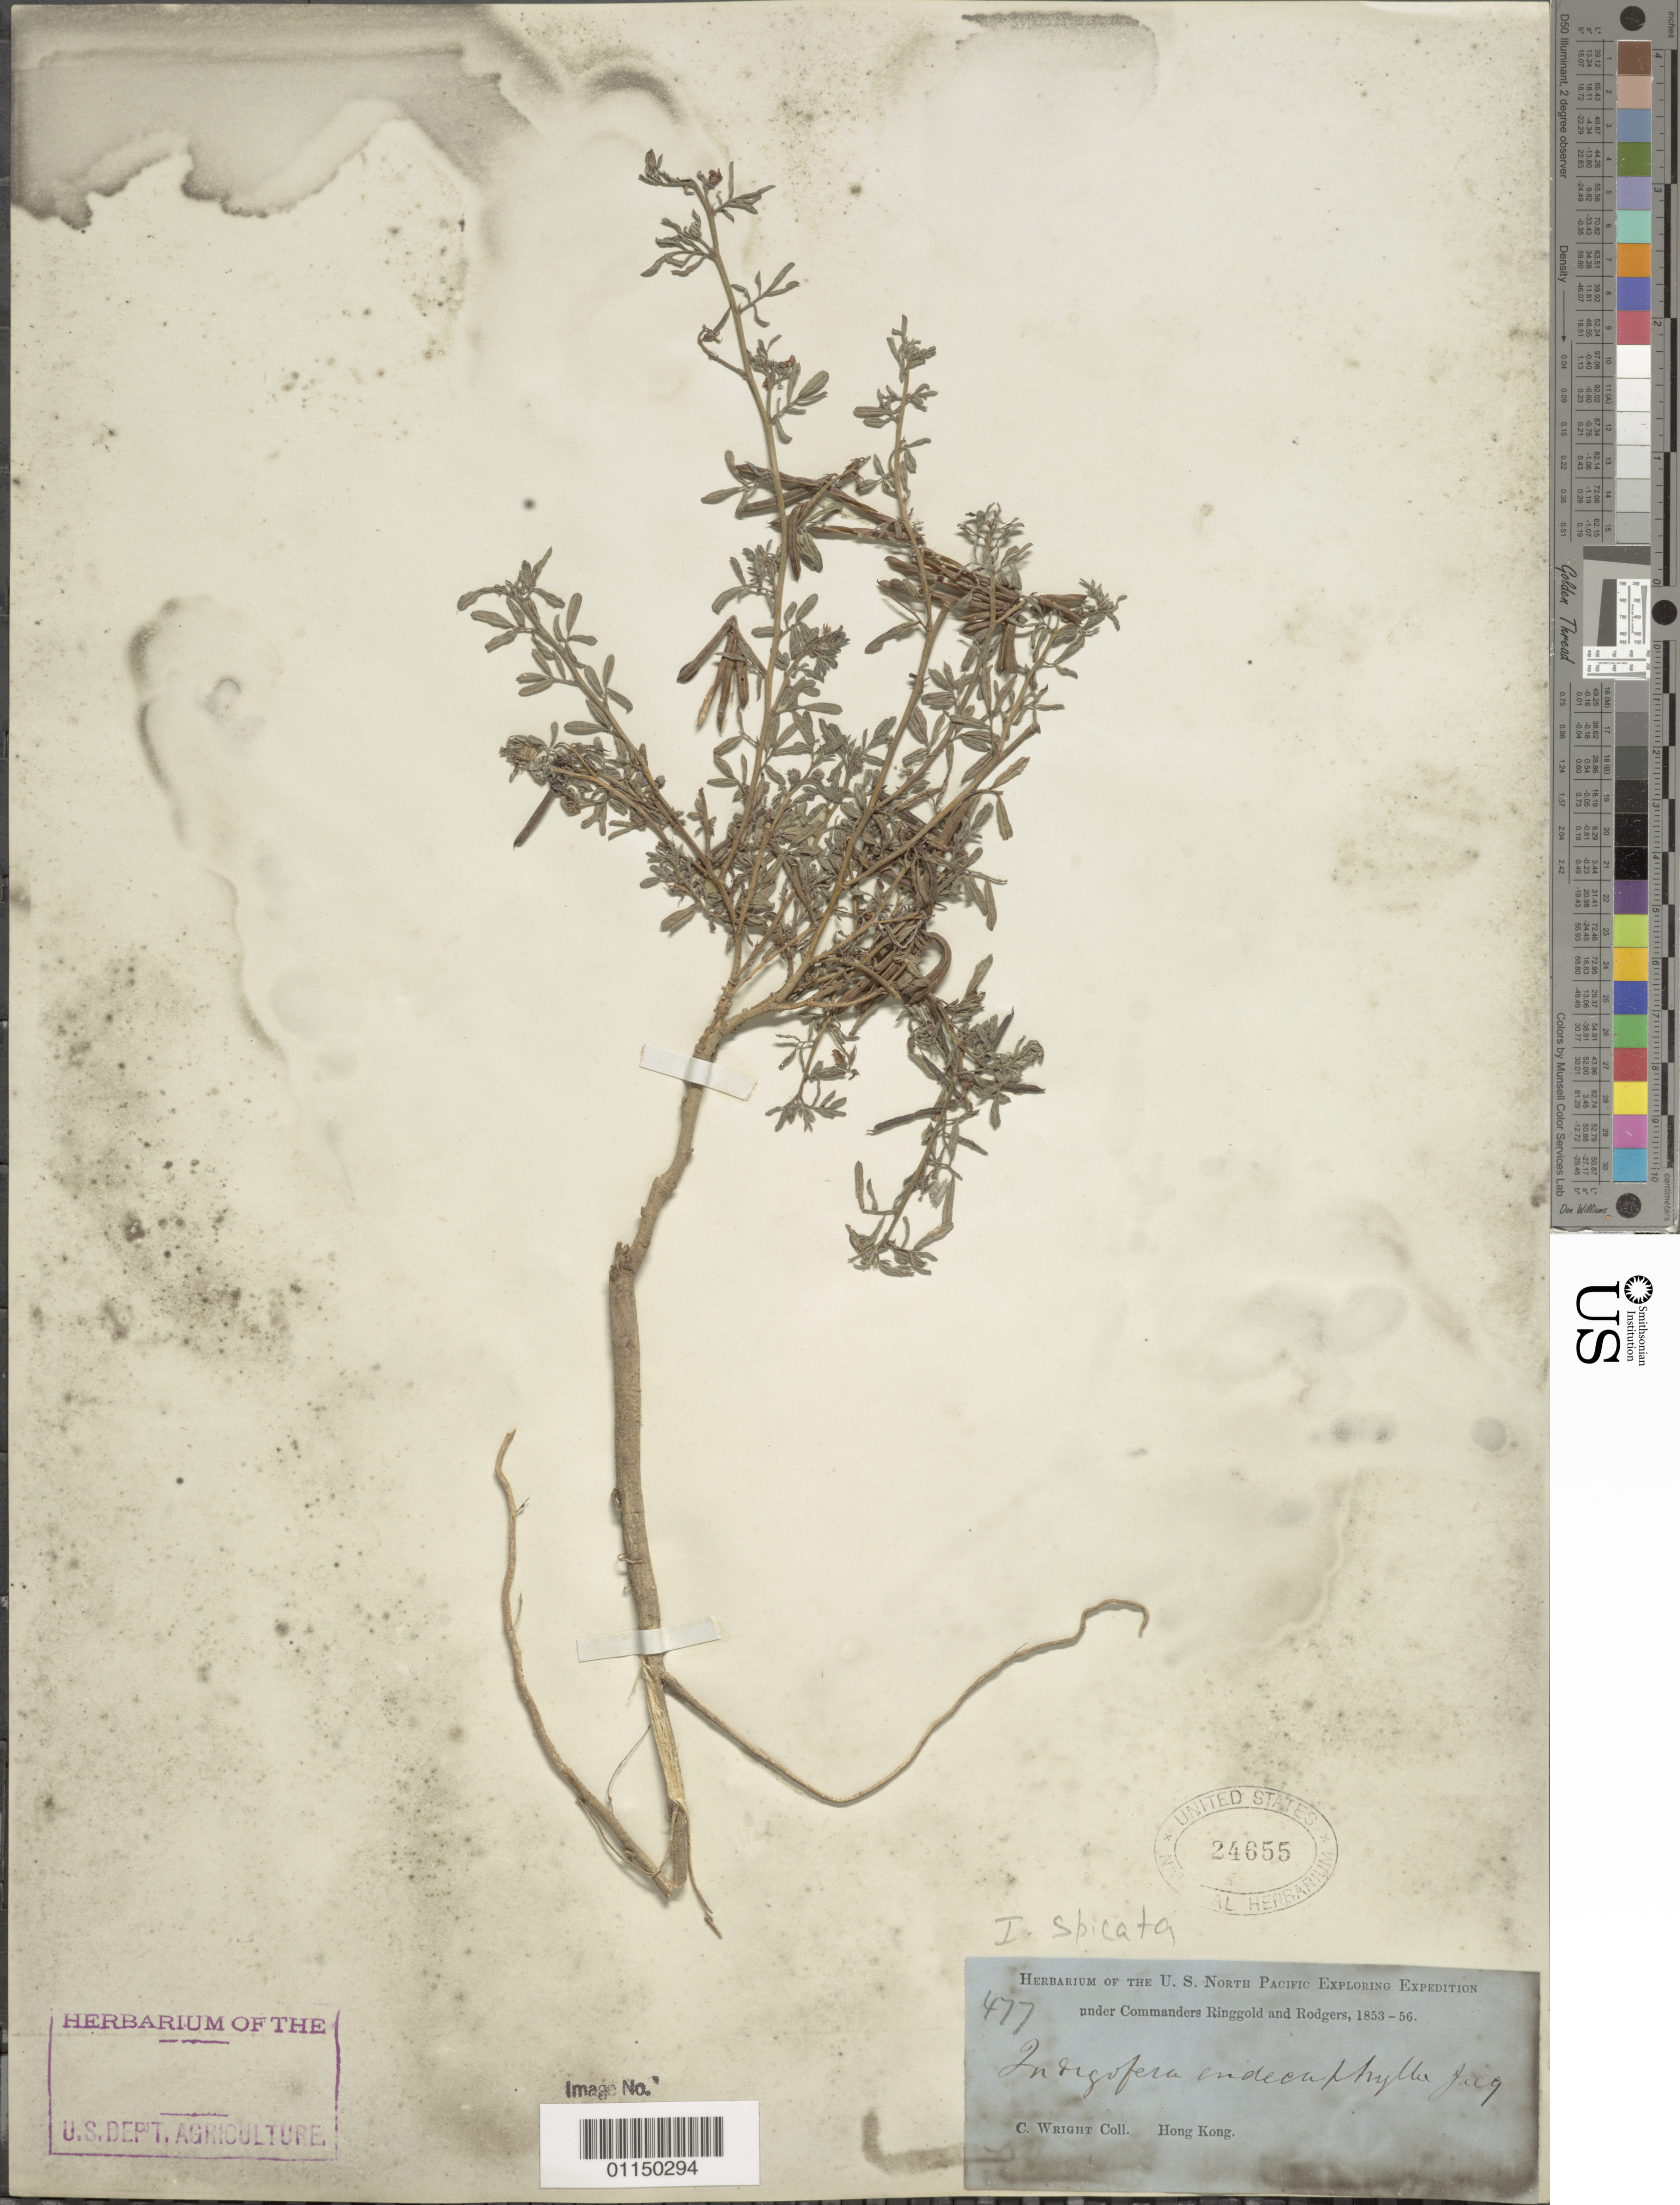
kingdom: Plantae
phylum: Tracheophyta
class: Magnoliopsida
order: Fabales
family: Fabaceae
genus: Indigofera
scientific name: Indigofera spicata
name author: Forssk.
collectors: C. Wright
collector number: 477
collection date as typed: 1853 to -- -- 1856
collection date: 1853/1856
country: China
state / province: Hong Kong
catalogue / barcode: US 24655